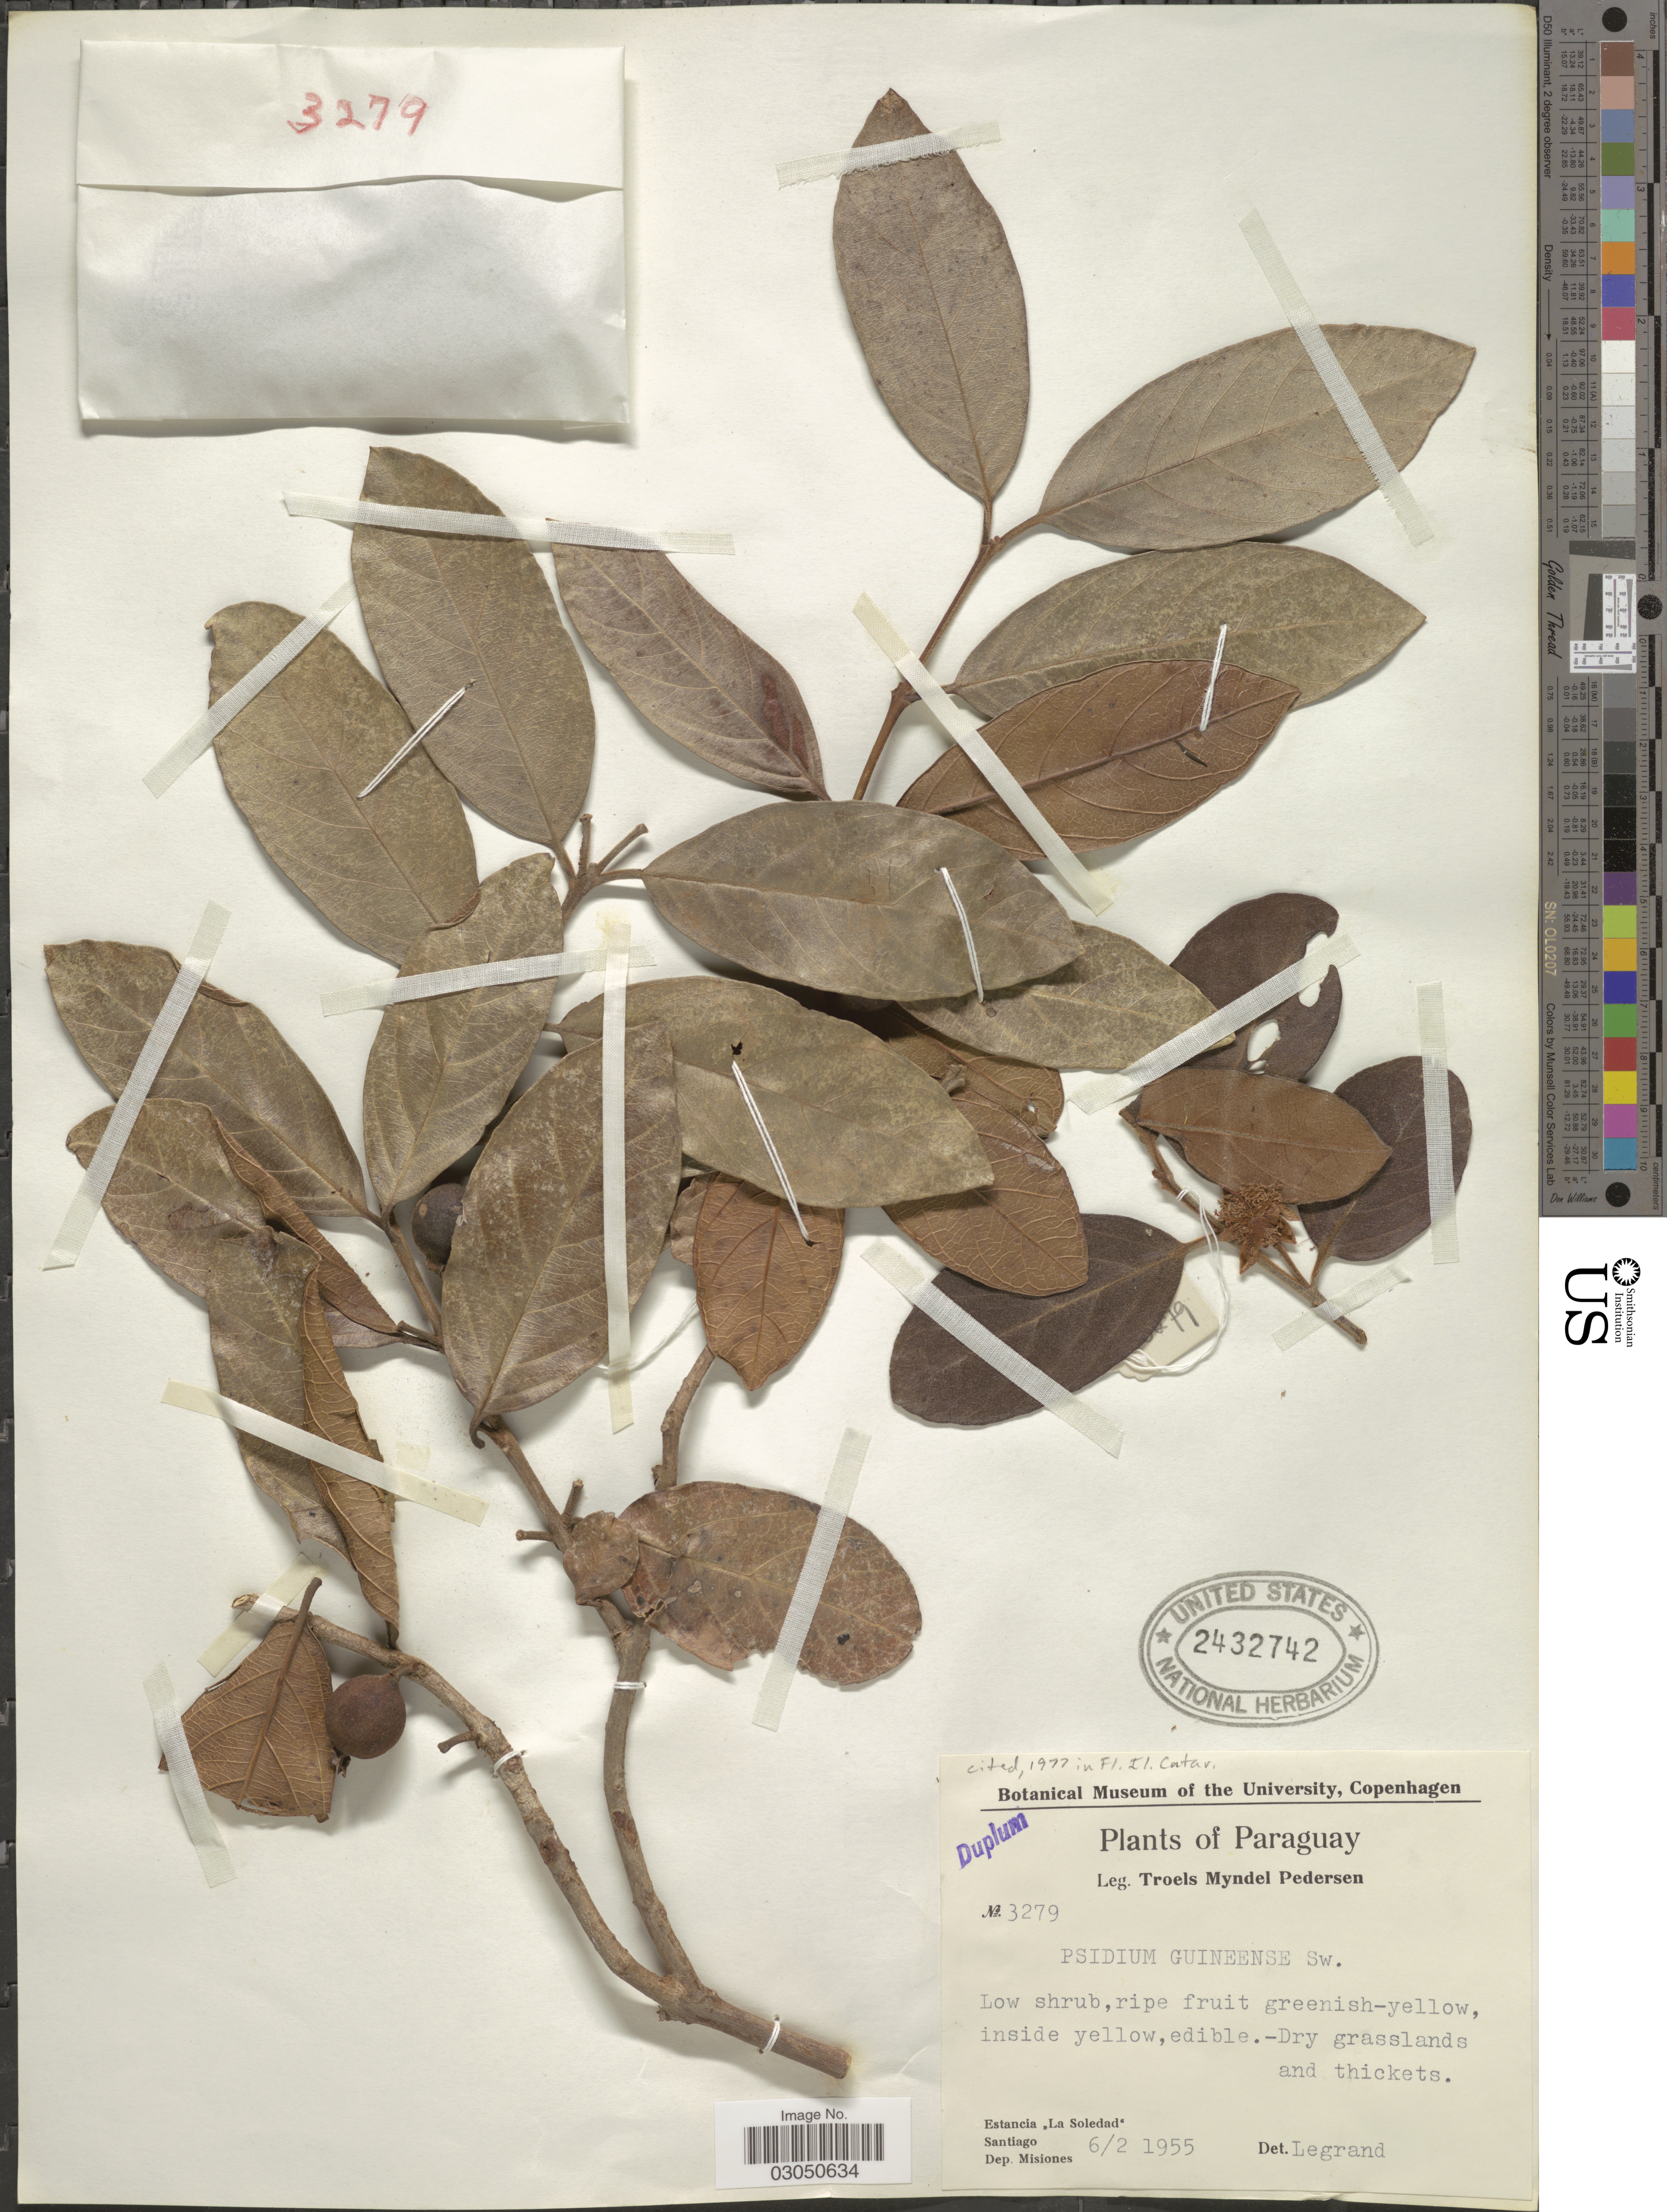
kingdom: Plantae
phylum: Tracheophyta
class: Magnoliopsida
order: Myrtales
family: Myrtaceae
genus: Psidium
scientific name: Psidium guianense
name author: Pers.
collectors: T. Pederson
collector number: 3279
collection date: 1955-02-06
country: Paraguay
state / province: Misiones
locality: Estancia "La Soledad", Santiago, Dep. Misiones.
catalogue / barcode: US 2432742